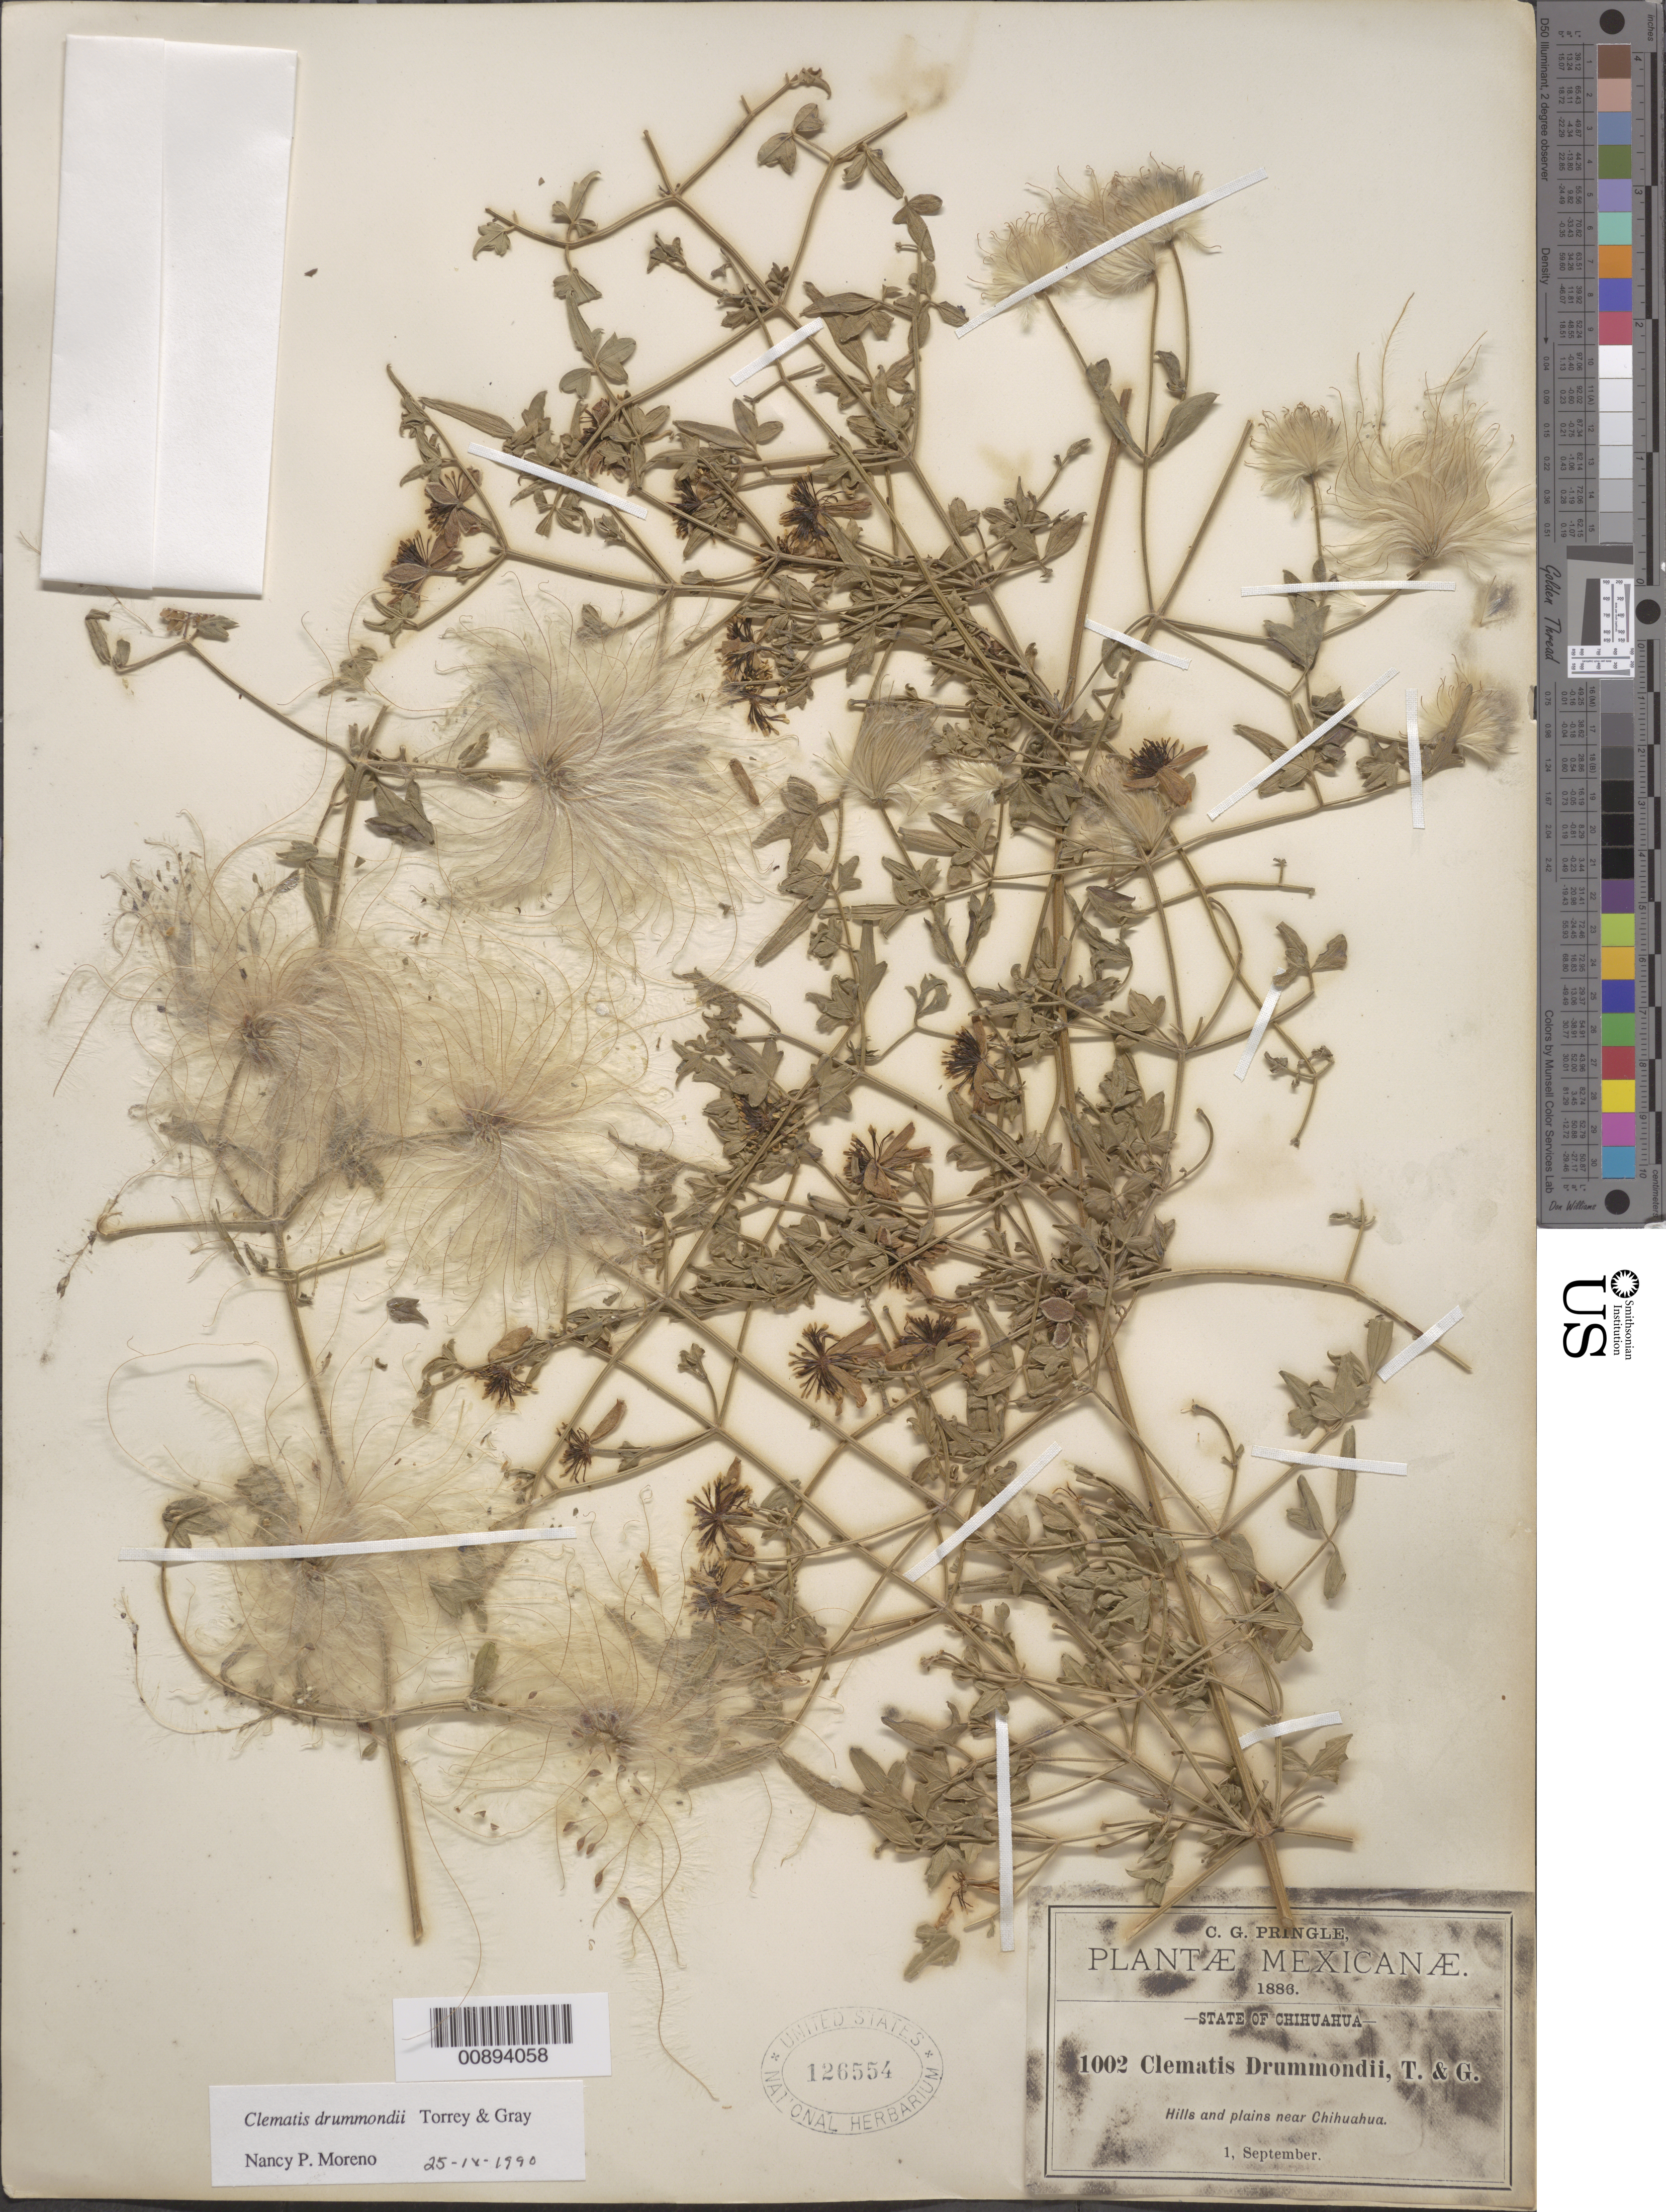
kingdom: Plantae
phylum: Tracheophyta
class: Magnoliopsida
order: Ranunculales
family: Ranunculaceae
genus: Clematis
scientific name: Clematis drummondii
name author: Torr. & A. Gray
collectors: C. G. Pringle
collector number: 1002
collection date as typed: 01 Sep 1886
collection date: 1886-09-01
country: Mexico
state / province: Chihuahua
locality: Near Chihuahua.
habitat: Hills and plains.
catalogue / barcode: US 126554